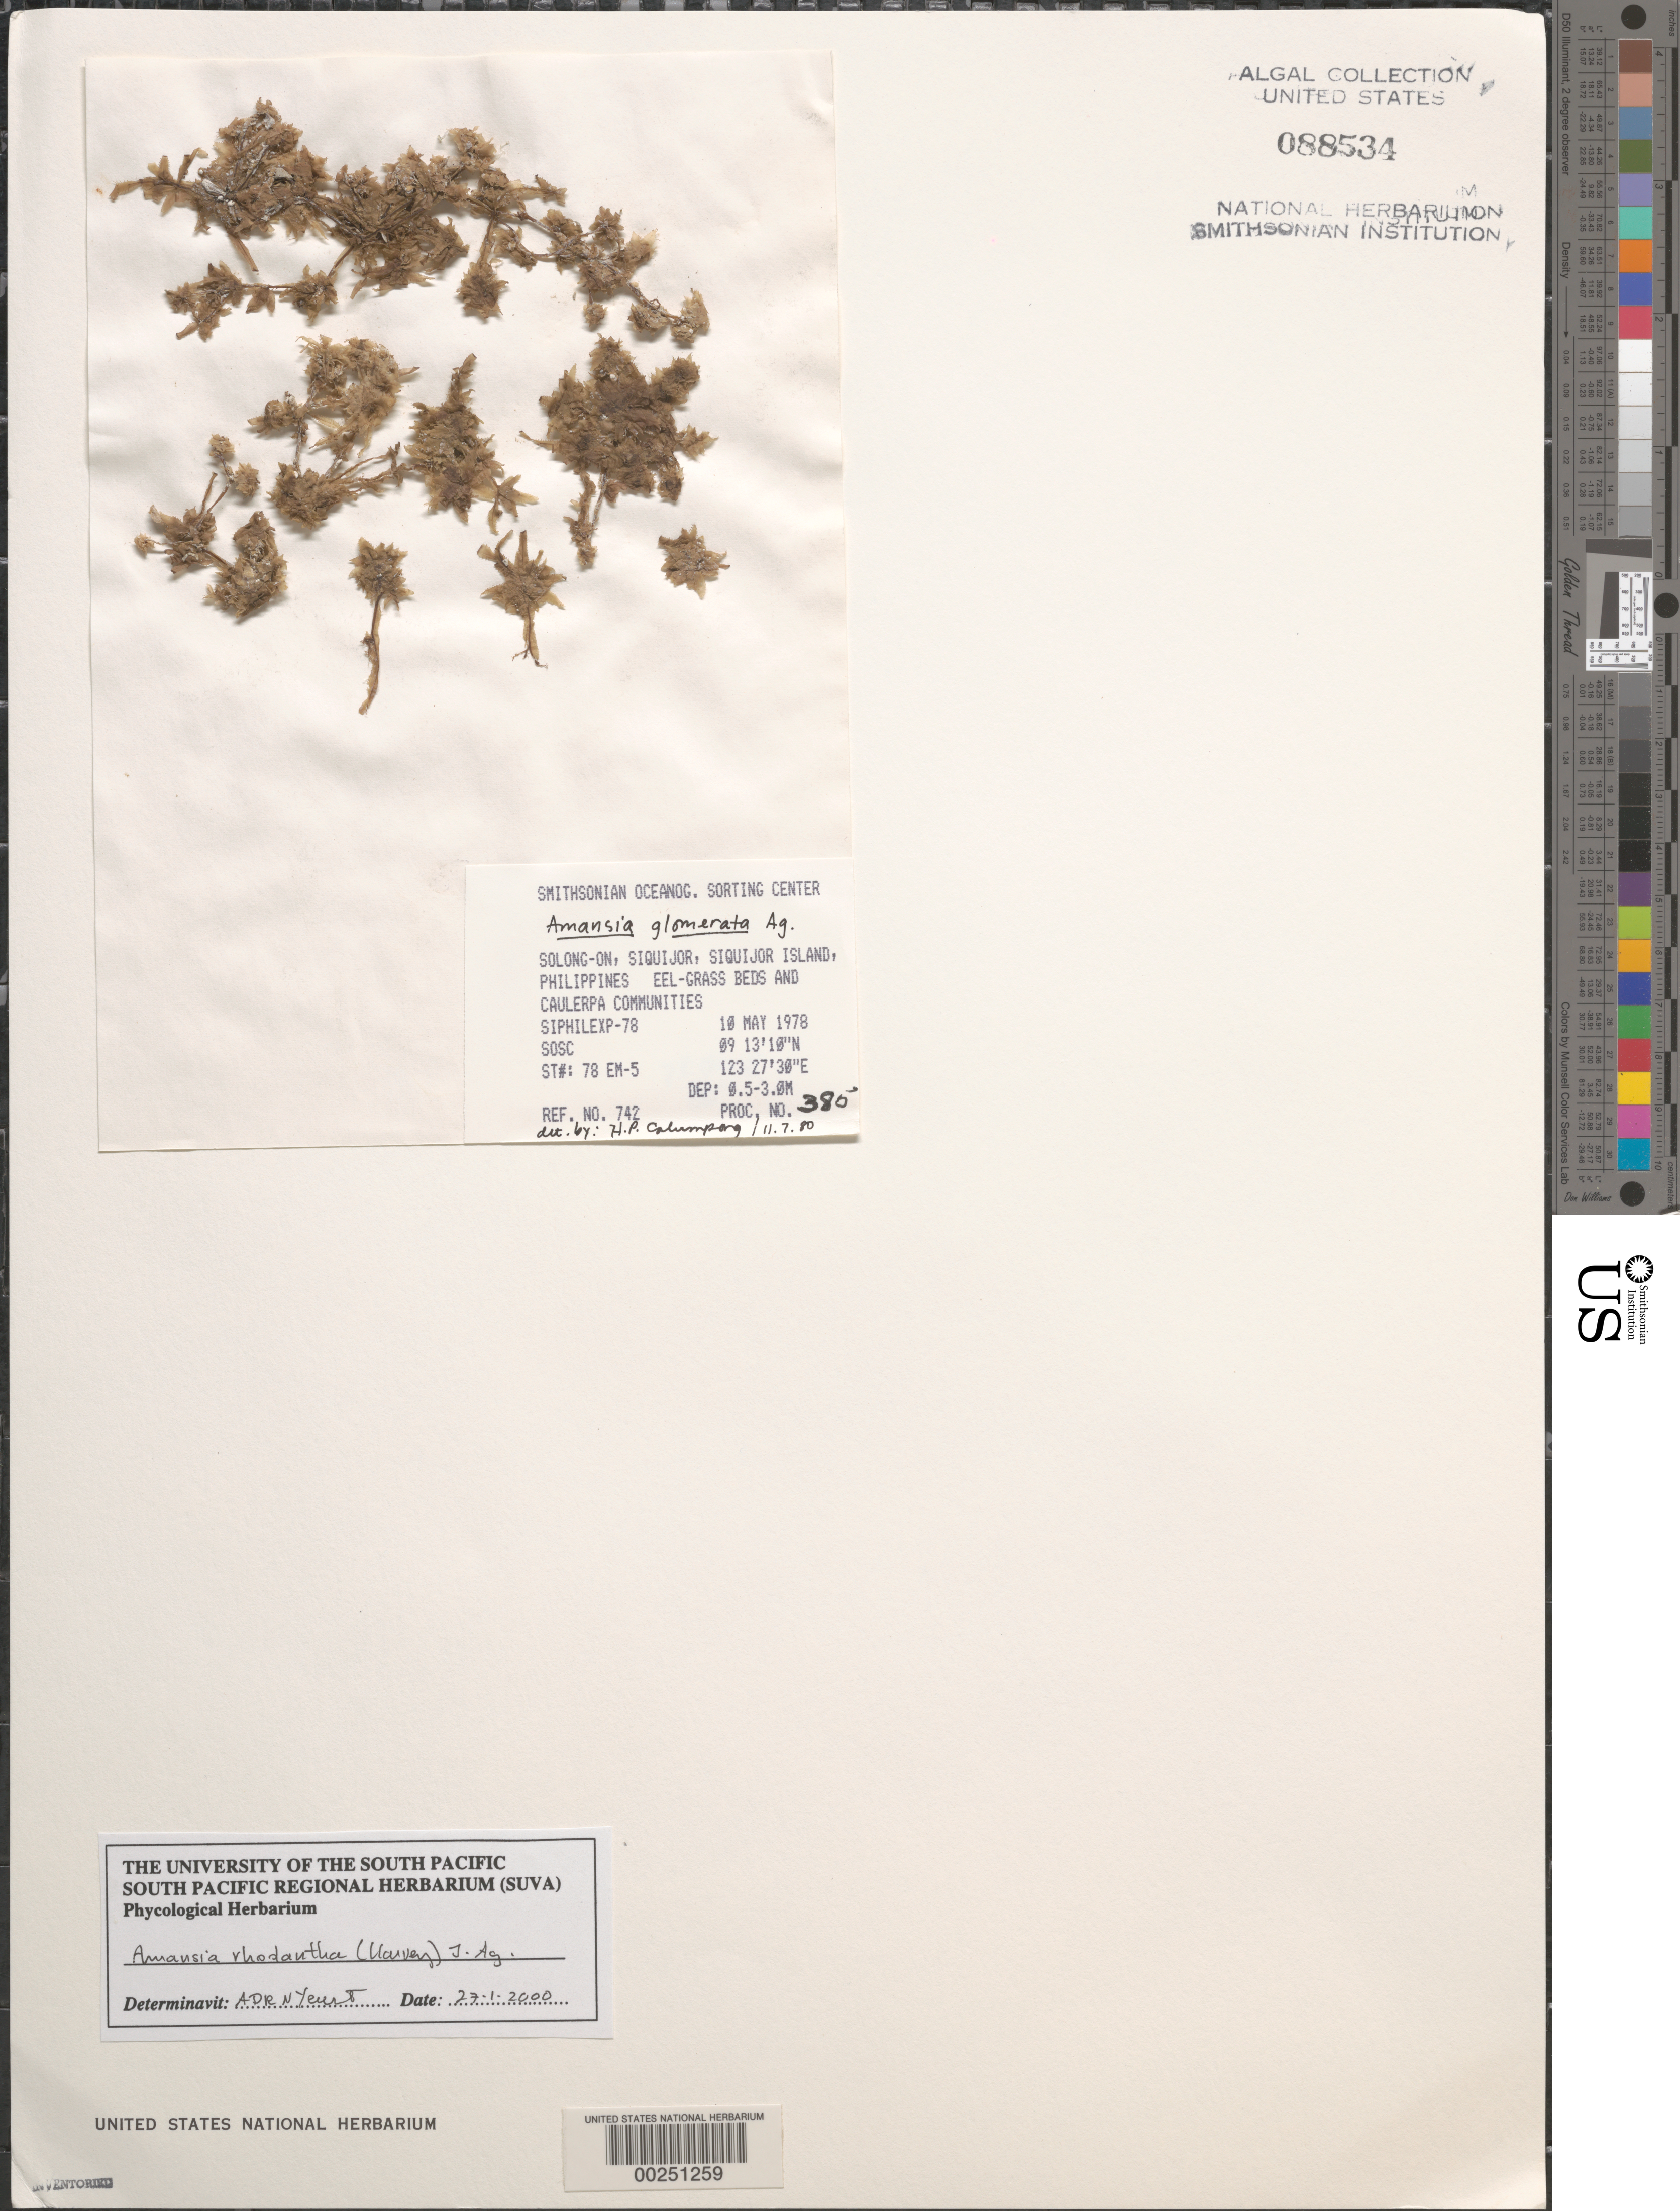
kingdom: Plantae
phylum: Rhodophyta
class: Florideophyceae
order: Ceramiales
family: Rhodomelaceae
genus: Amansia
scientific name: Amansia rhodantha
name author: (Harv.) J. Agardh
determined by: N'Yeurt, A. D. R.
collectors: SOSC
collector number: Station 78 EM-5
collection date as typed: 10 May 1978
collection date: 1978-05-10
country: Philippines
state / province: Central Visayas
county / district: Siquijor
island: Siquijor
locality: Solong-on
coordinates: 09 13'10"N, 123 27'30"E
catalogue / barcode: US 88534